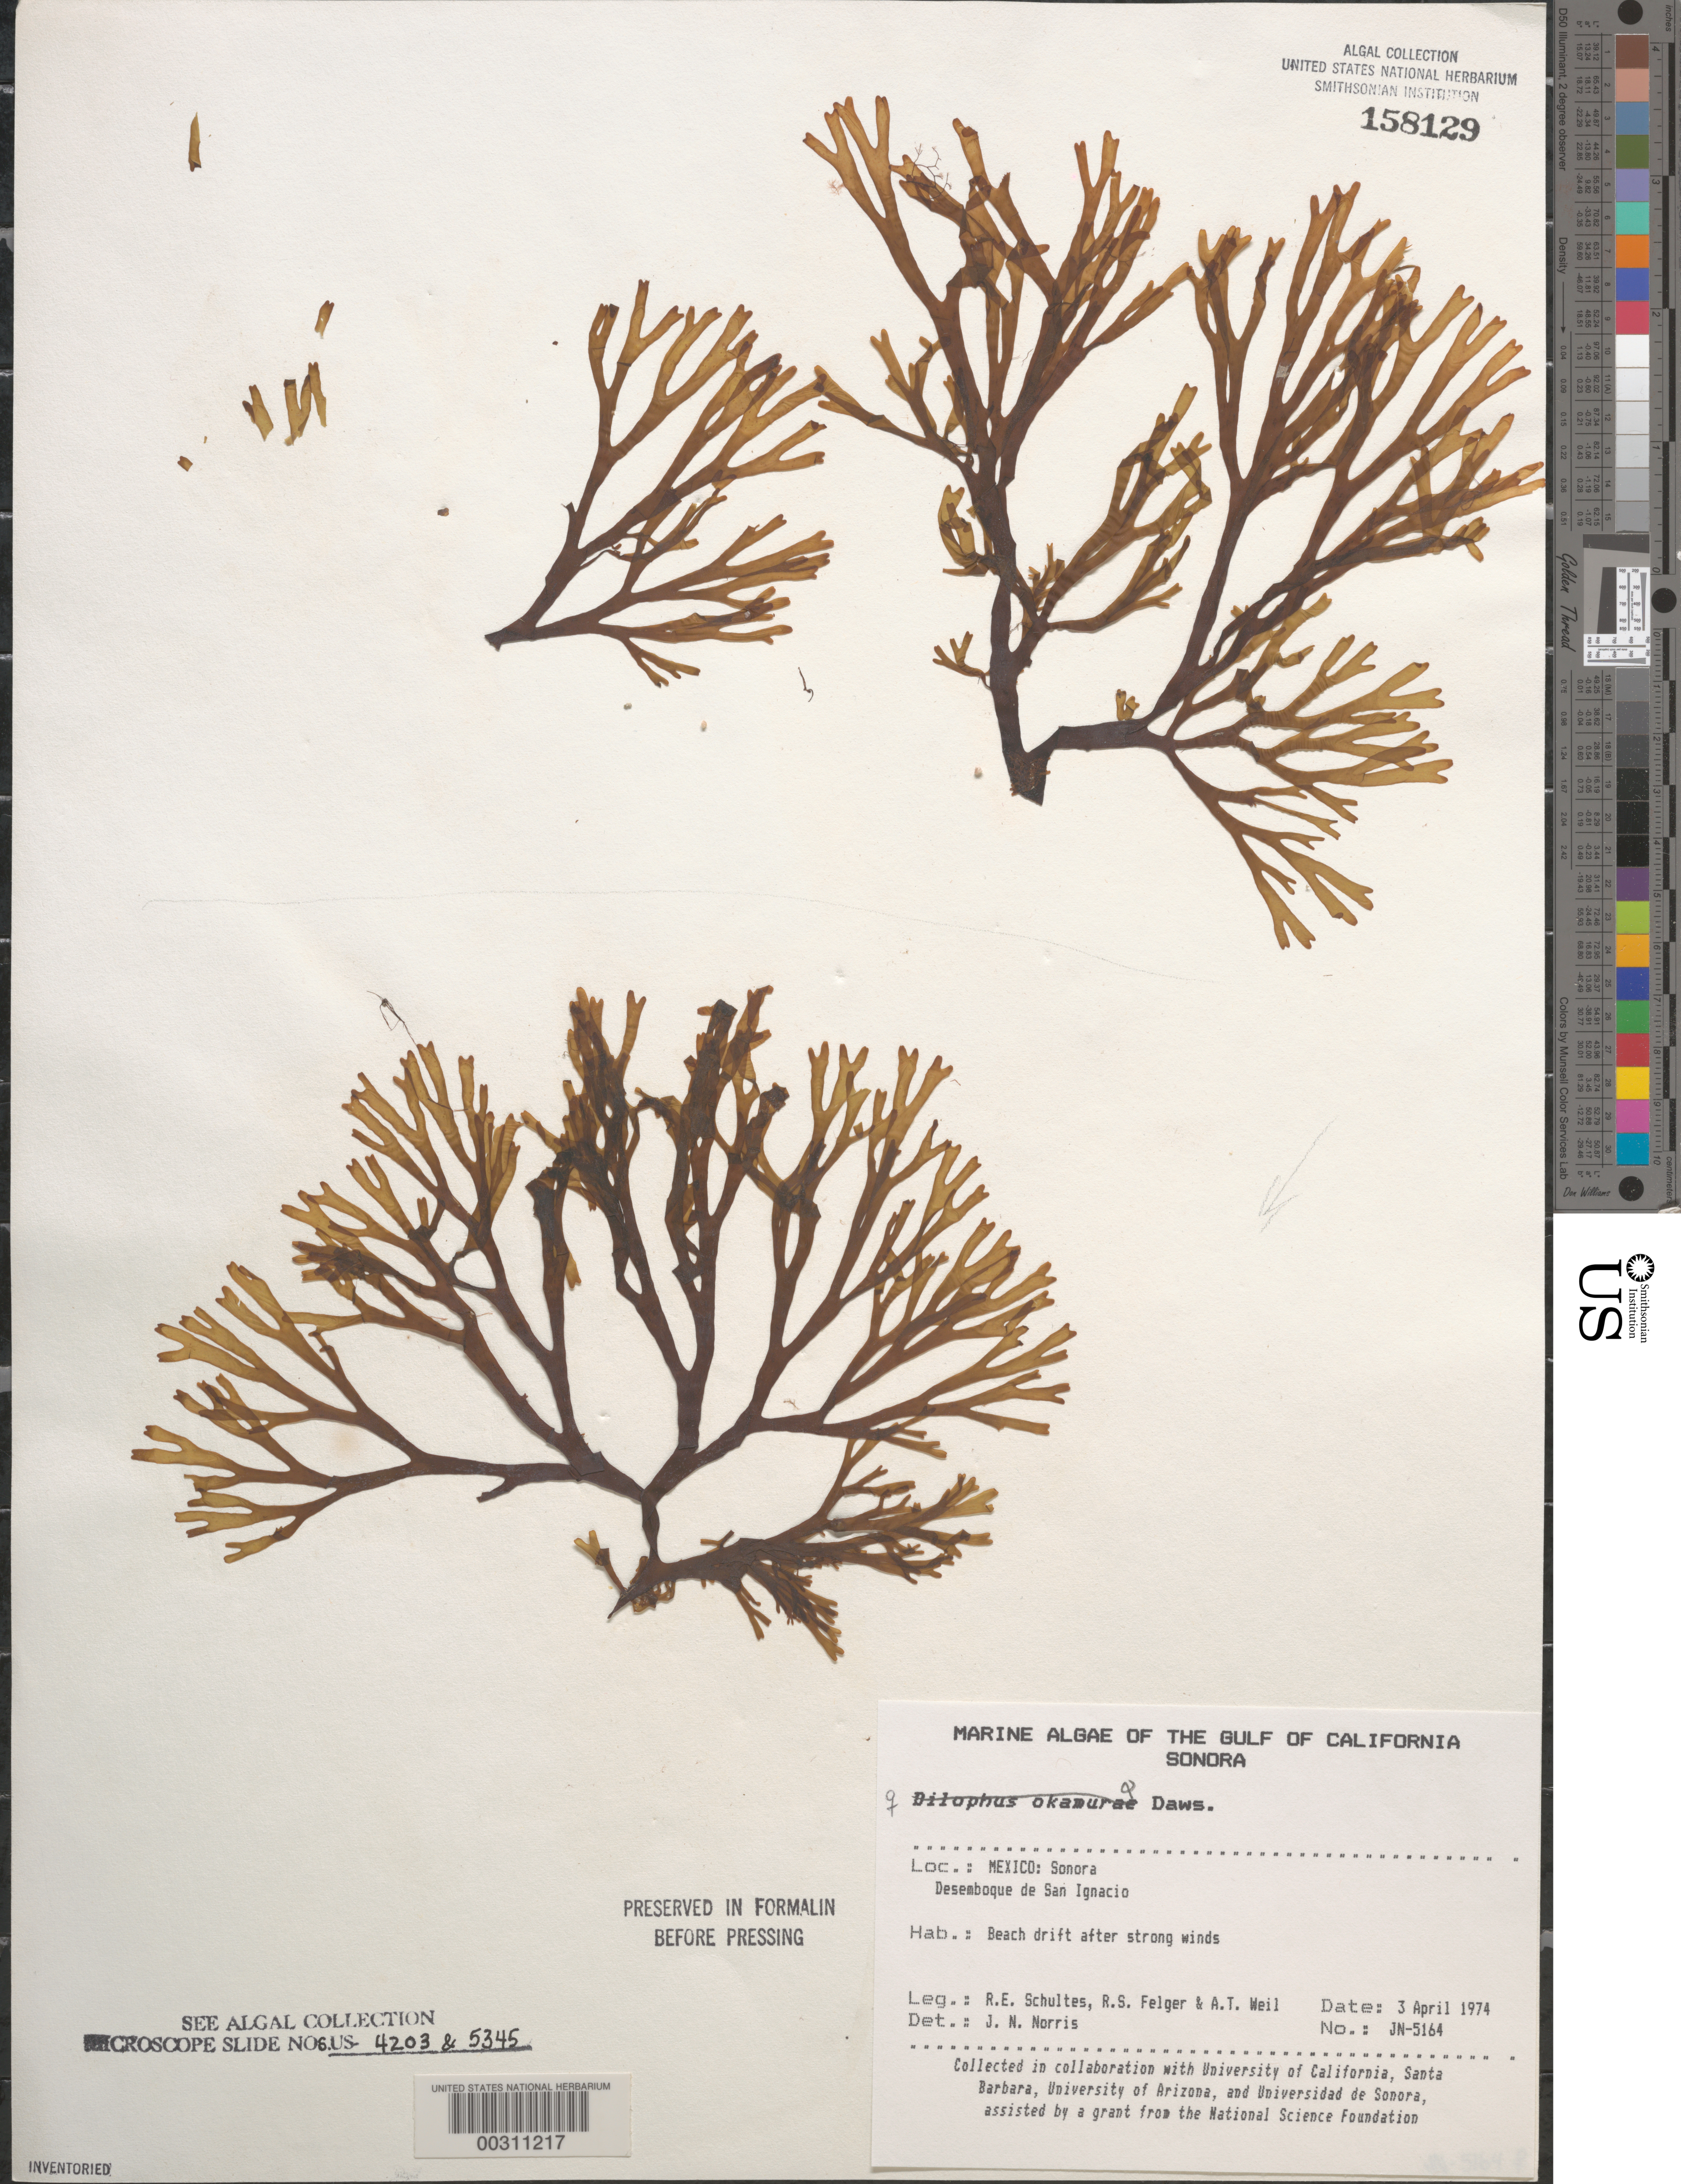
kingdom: Chromista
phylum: Ochrophyta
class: Phaeophyceae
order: Dictyotales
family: Dictyotaceae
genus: Dilophus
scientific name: Dilophus okamurae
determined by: Norris, James N.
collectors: R. E. Schultes, R. S. Felger & A. T. Weil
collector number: JN-5164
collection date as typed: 03 Apr 1974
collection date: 1974-04-03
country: Mexico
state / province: Sonora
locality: Desemboque de San Ignacio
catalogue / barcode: US 158129